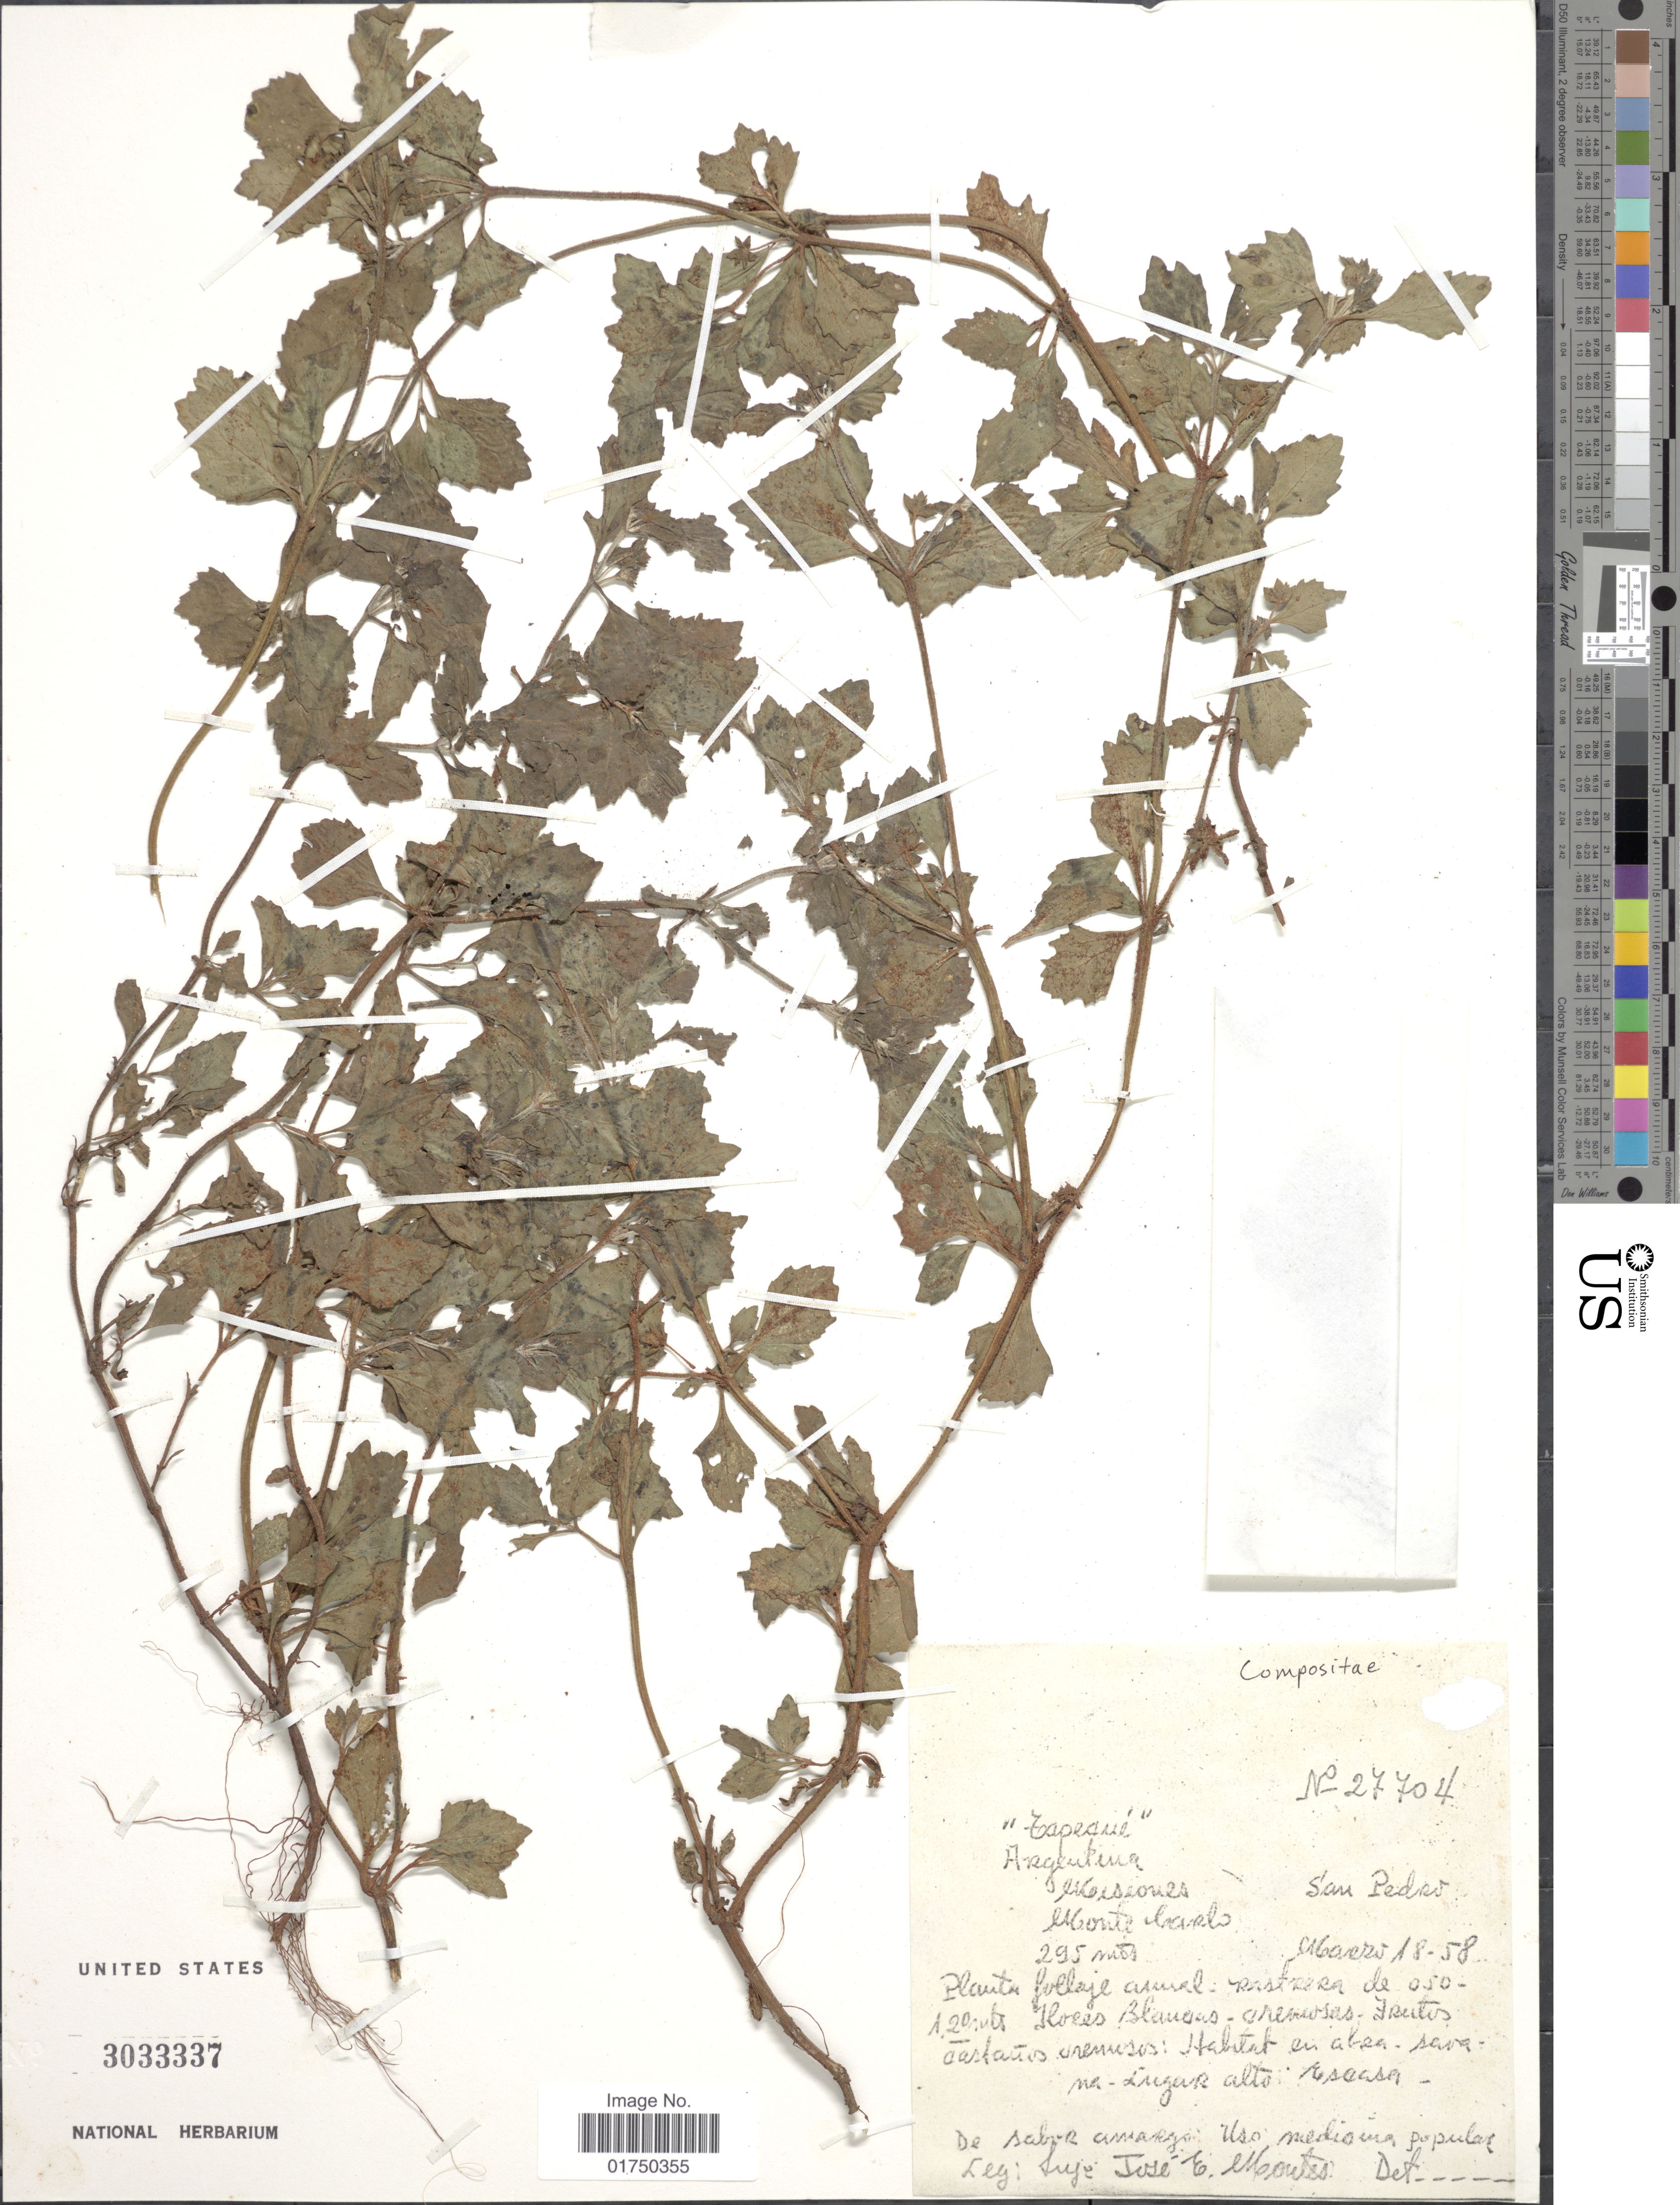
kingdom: Plantae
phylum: Tracheophyta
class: Magnoliopsida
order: Asterales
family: Asteraceae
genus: Acanthospermum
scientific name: Acanthospermum australe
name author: (Loefl.) Kuntze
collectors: J. E. Montes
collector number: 27704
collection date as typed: Transcribed d/m/y: 18/3/58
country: Argentina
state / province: Misiones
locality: Argentina. Misiones. Monte Carlo. San Pedro.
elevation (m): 295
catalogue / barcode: US 3033337